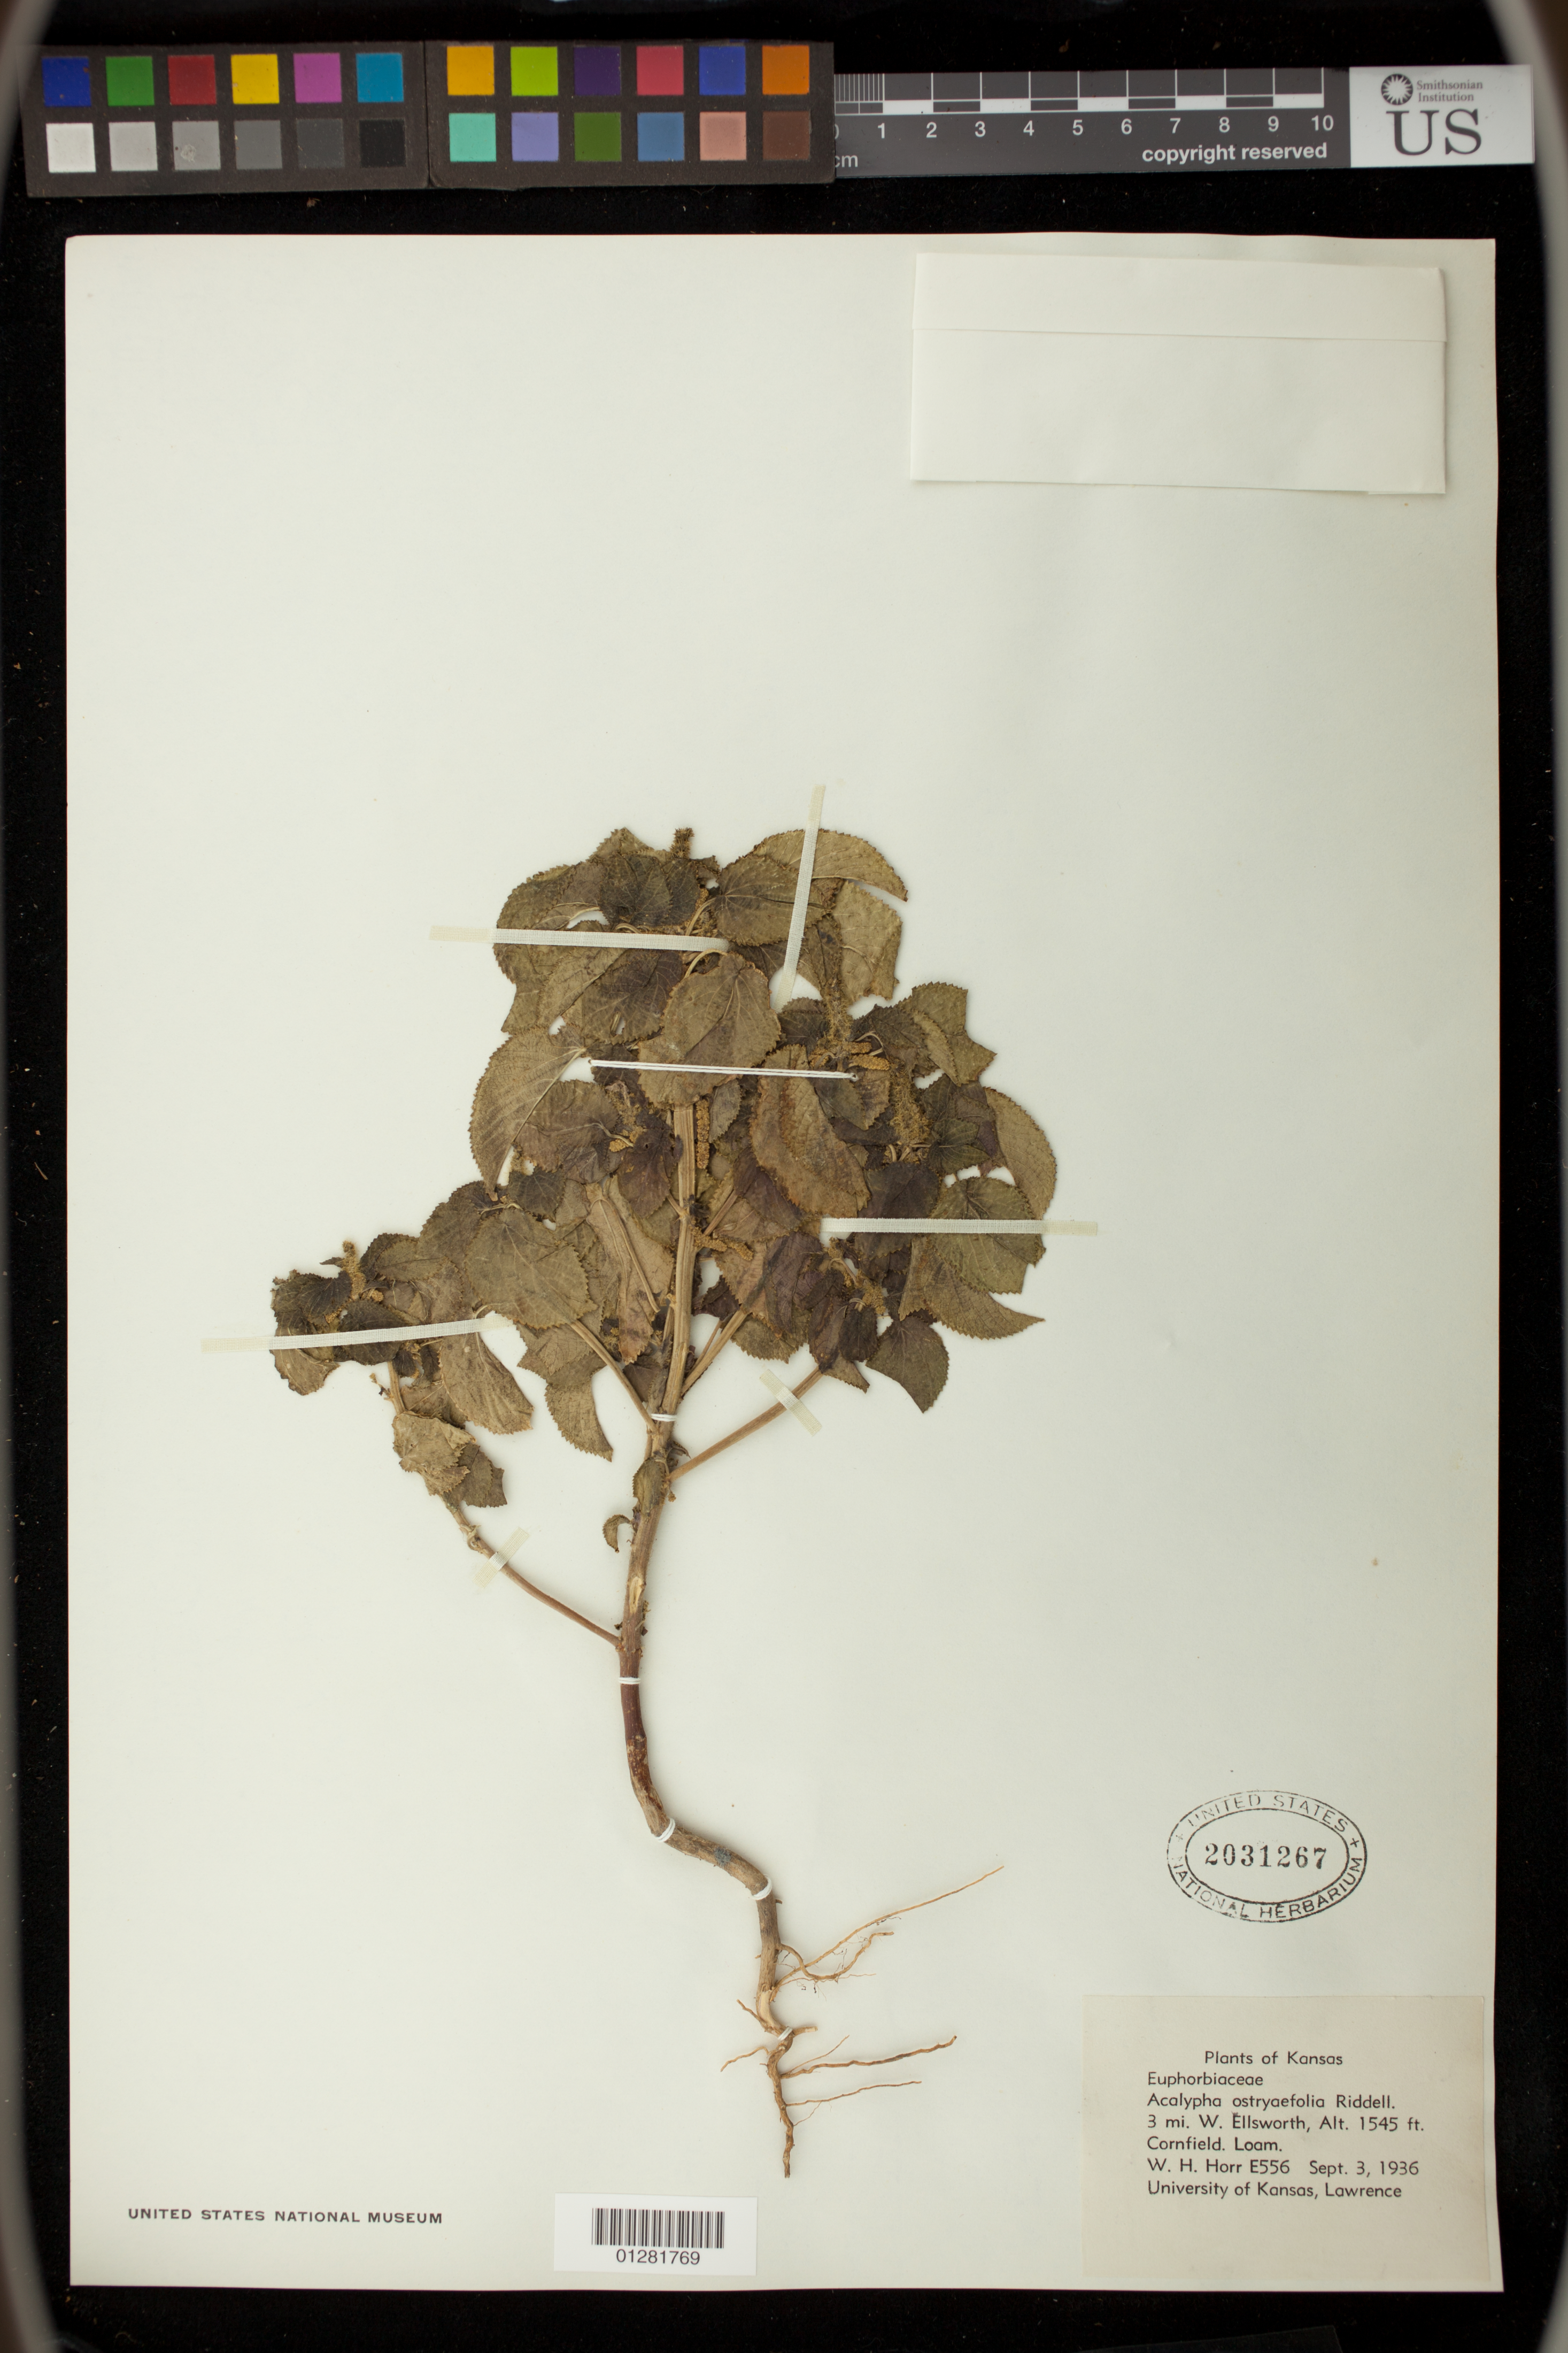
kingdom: Plantae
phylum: Tracheophyta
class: Magnoliopsida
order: Malpighiales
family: Euphorbiaceae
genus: Acalypha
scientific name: Acalypha ostryifolia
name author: Ridd.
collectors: W. H. Horr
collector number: E556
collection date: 1936-09-03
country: United States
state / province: Kansas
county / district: Ellsworth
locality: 3 mi. W. Ellsworth, Cornfield. Loam.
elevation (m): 471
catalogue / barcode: US 2031267